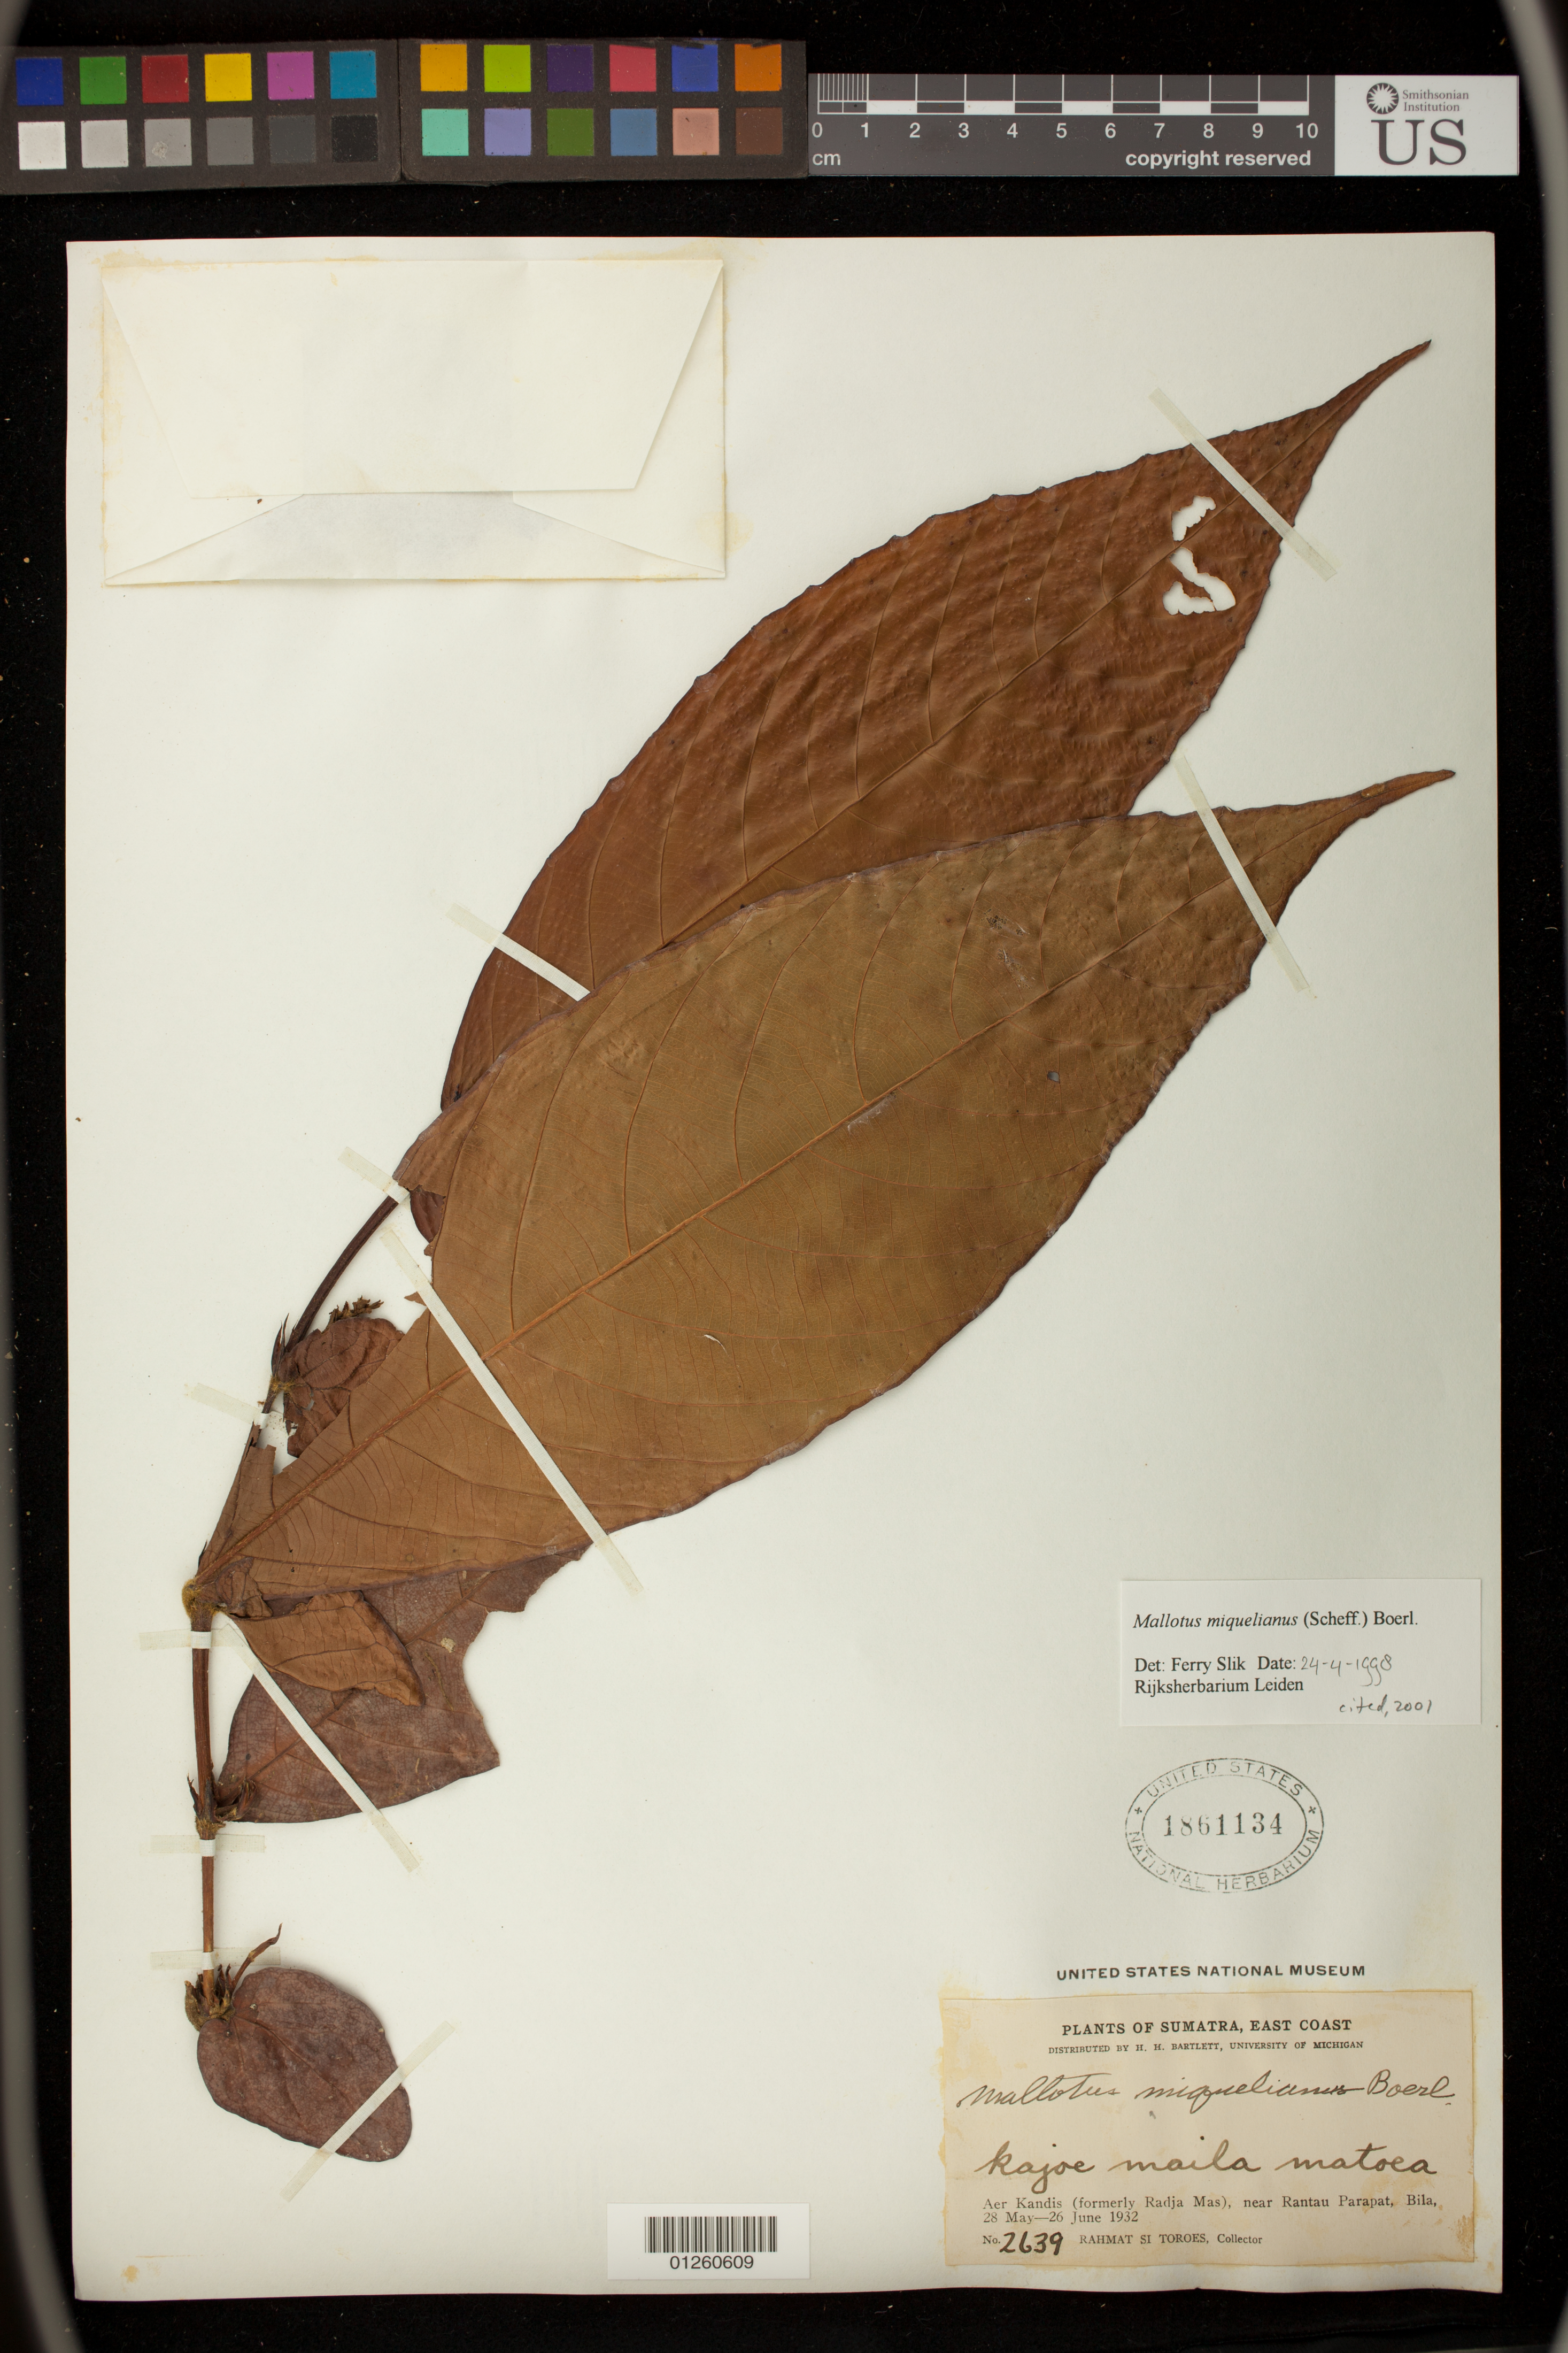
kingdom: Plantae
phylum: Tracheophyta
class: Magnoliopsida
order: Malpighiales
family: Euphorbiaceae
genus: Mallotus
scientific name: Mallotus miquelianus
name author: (Scheff.) Boerl.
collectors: Rahmat Si Boeea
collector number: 2639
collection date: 1932-05-28/1932-06-26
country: Indonesia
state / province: Sumatra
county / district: Sumatera Utara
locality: Aer Kandis (formerly Radja Mas), near Rantau Parapat, Bila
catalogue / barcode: US 1861134